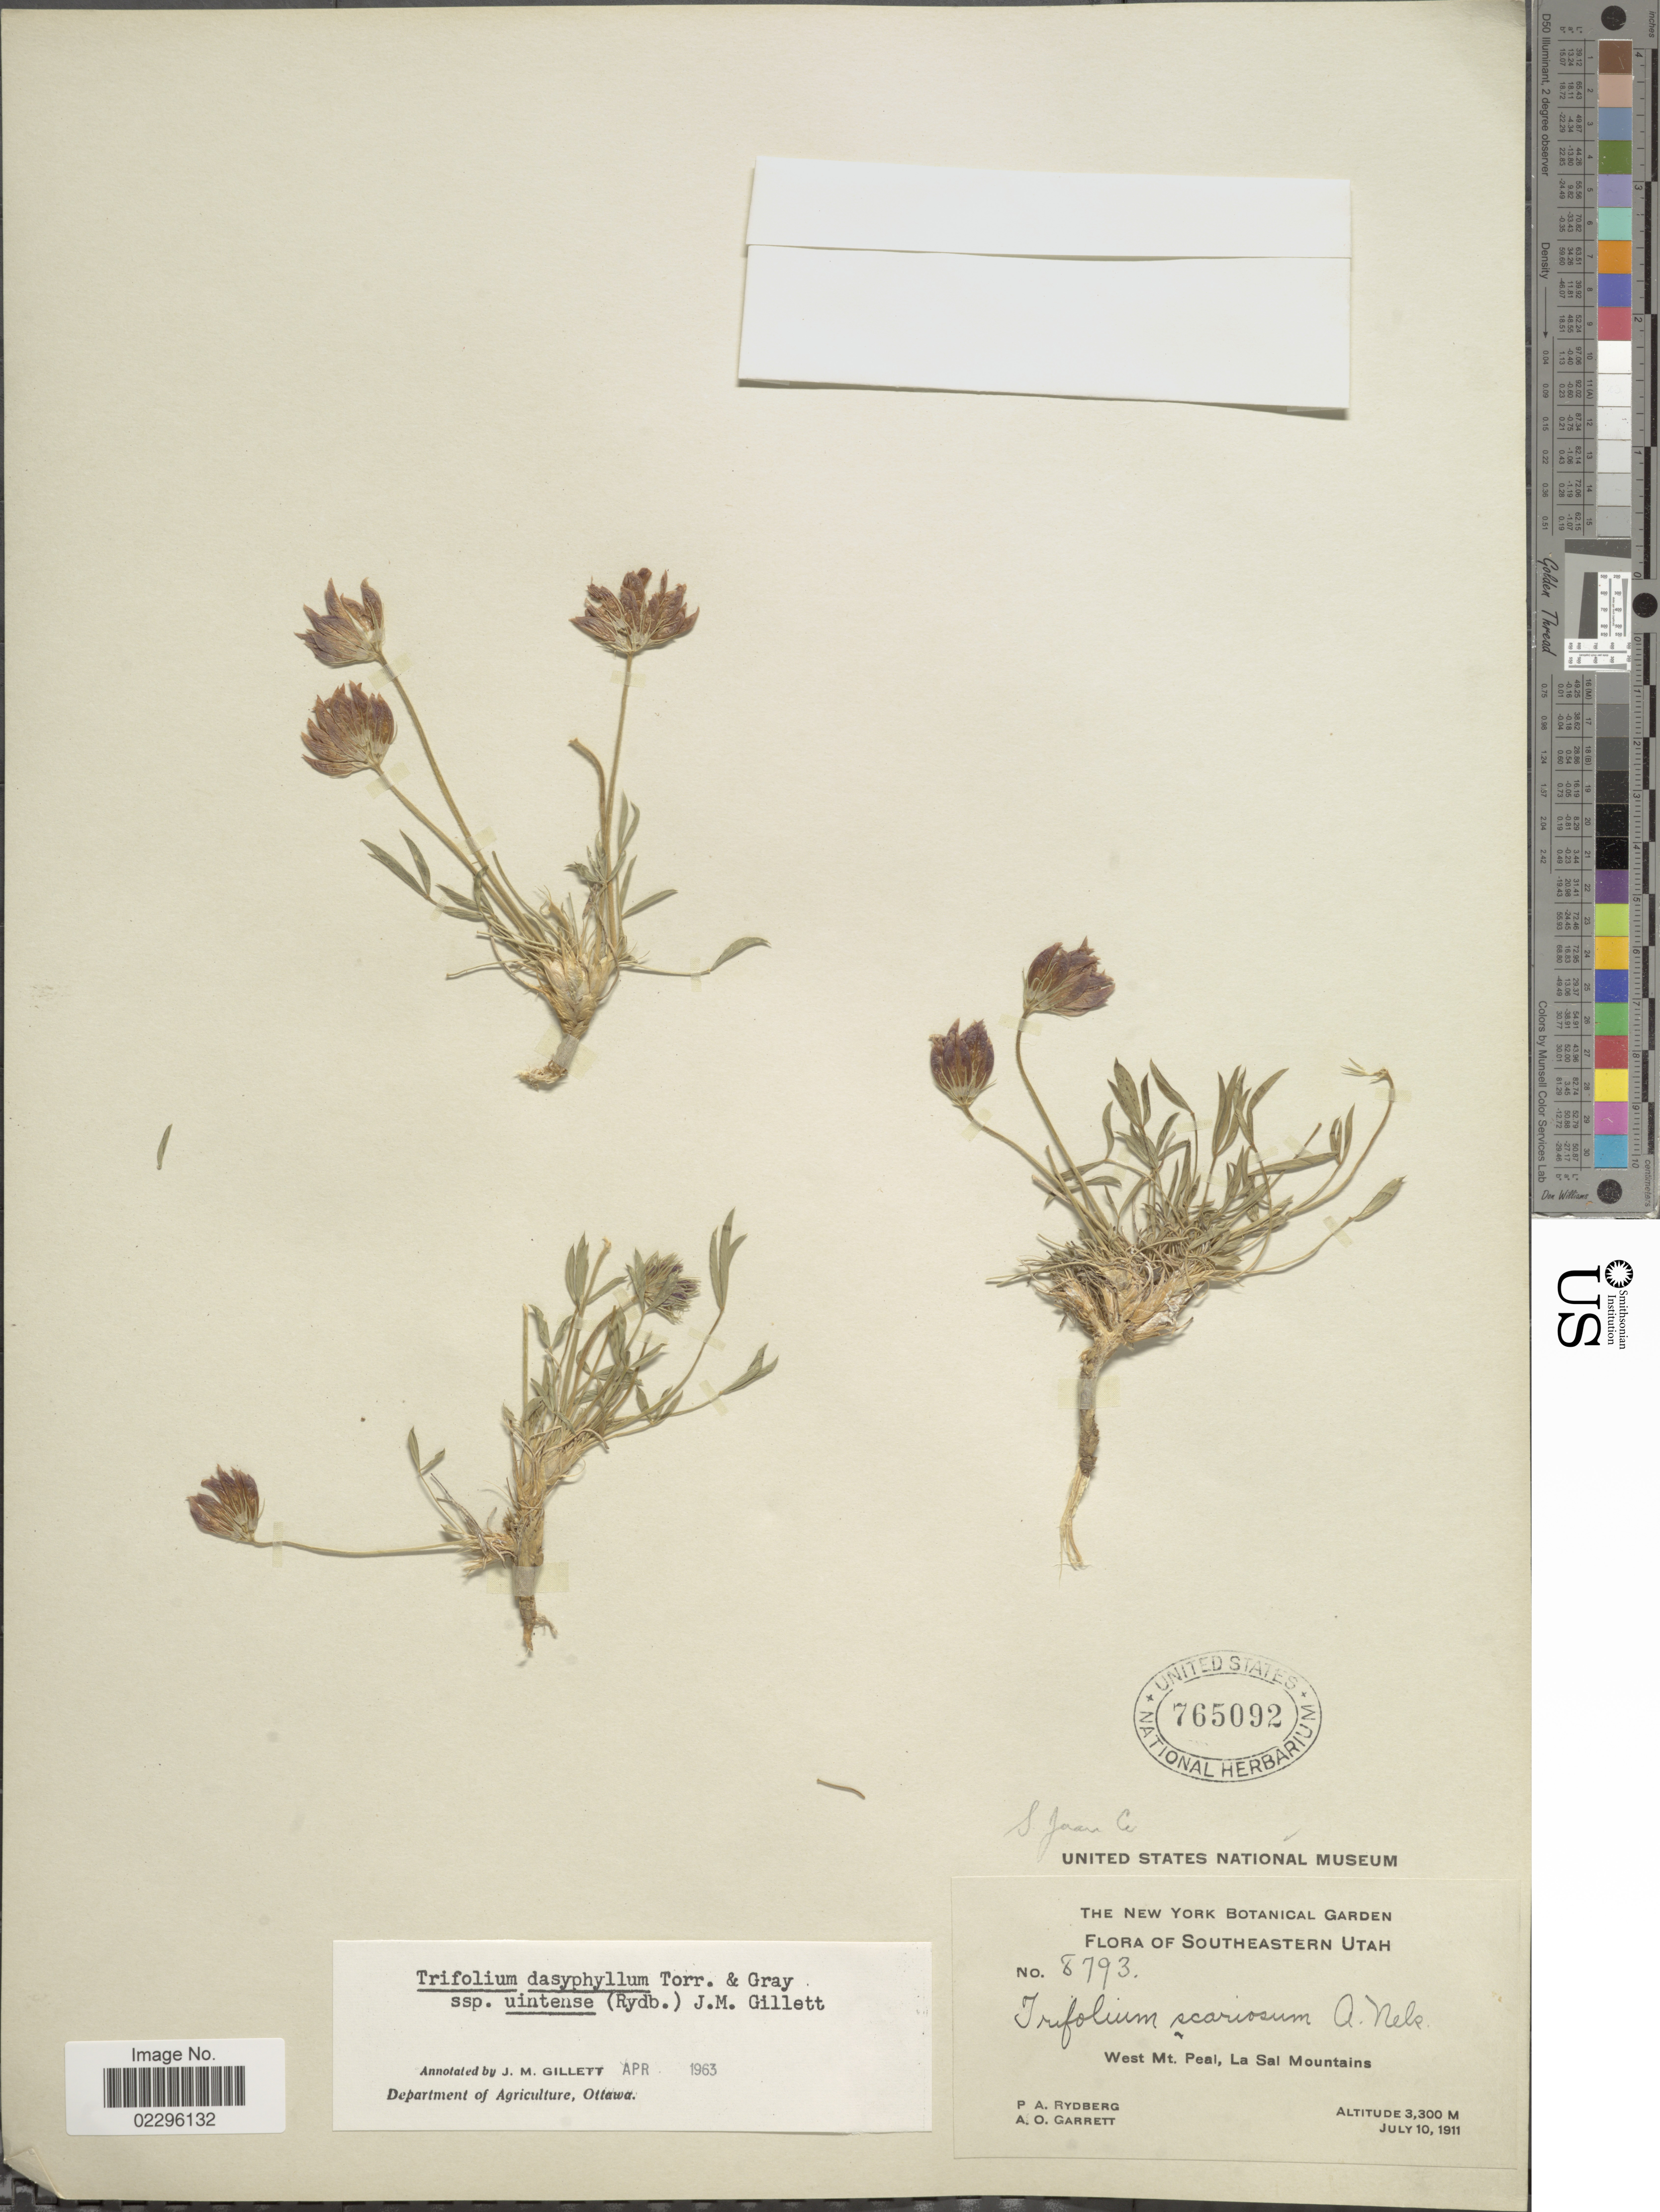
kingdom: Plantae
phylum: Tracheophyta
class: Magnoliopsida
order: Fabales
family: Fabaceae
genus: Trifolium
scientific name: Trifolium dasyphyllum subsp. uintense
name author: (Rydb.) J.M. Gillett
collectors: P. A. Rydberg & A. O. Garrett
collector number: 8793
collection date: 1911-07-10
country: United States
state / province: Utah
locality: Southeastern Utah, West Mt. Peal, La Sal Mountains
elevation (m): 3300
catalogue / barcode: US 765092